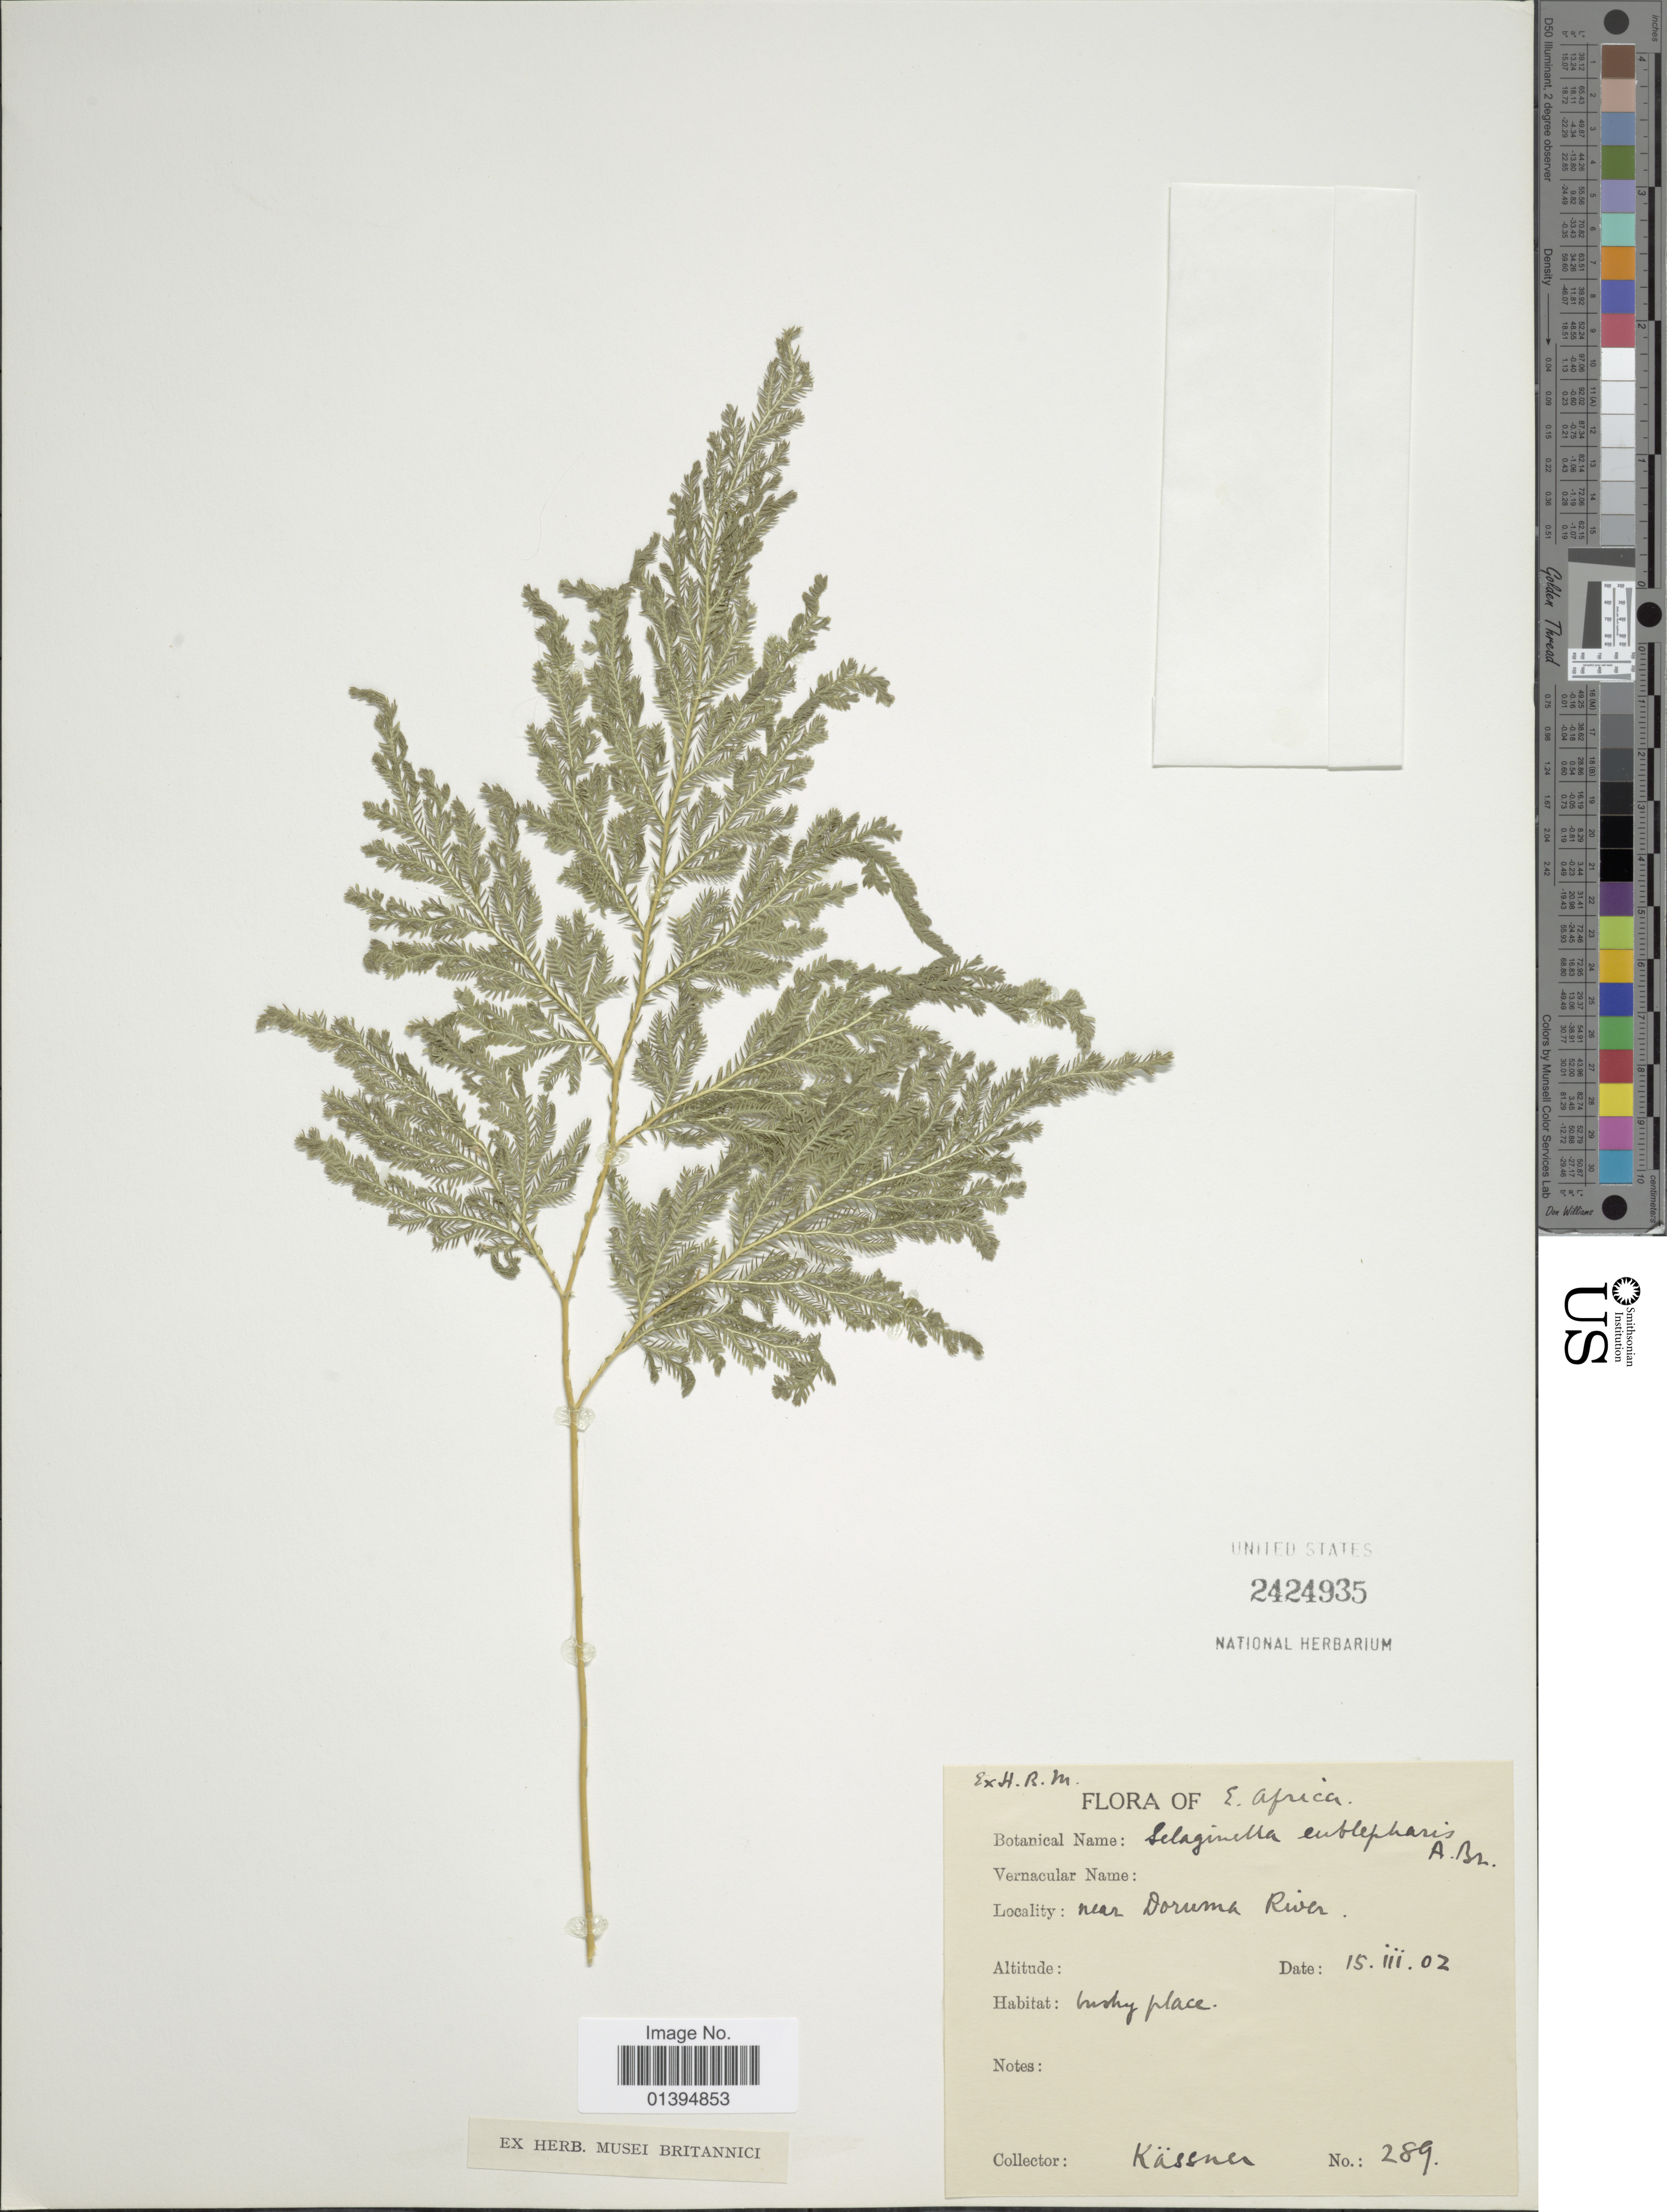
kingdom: Plantae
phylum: Tracheophyta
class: Lycopodiopsida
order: Selaginellales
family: Selaginellaceae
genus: Selaginella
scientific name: Selaginella eublepharis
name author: A. Br. ex Hieron.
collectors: Kässner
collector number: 289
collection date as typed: Transcribed d/m/y: 15/3/2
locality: East Africa, near Doruma River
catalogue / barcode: US 2424935